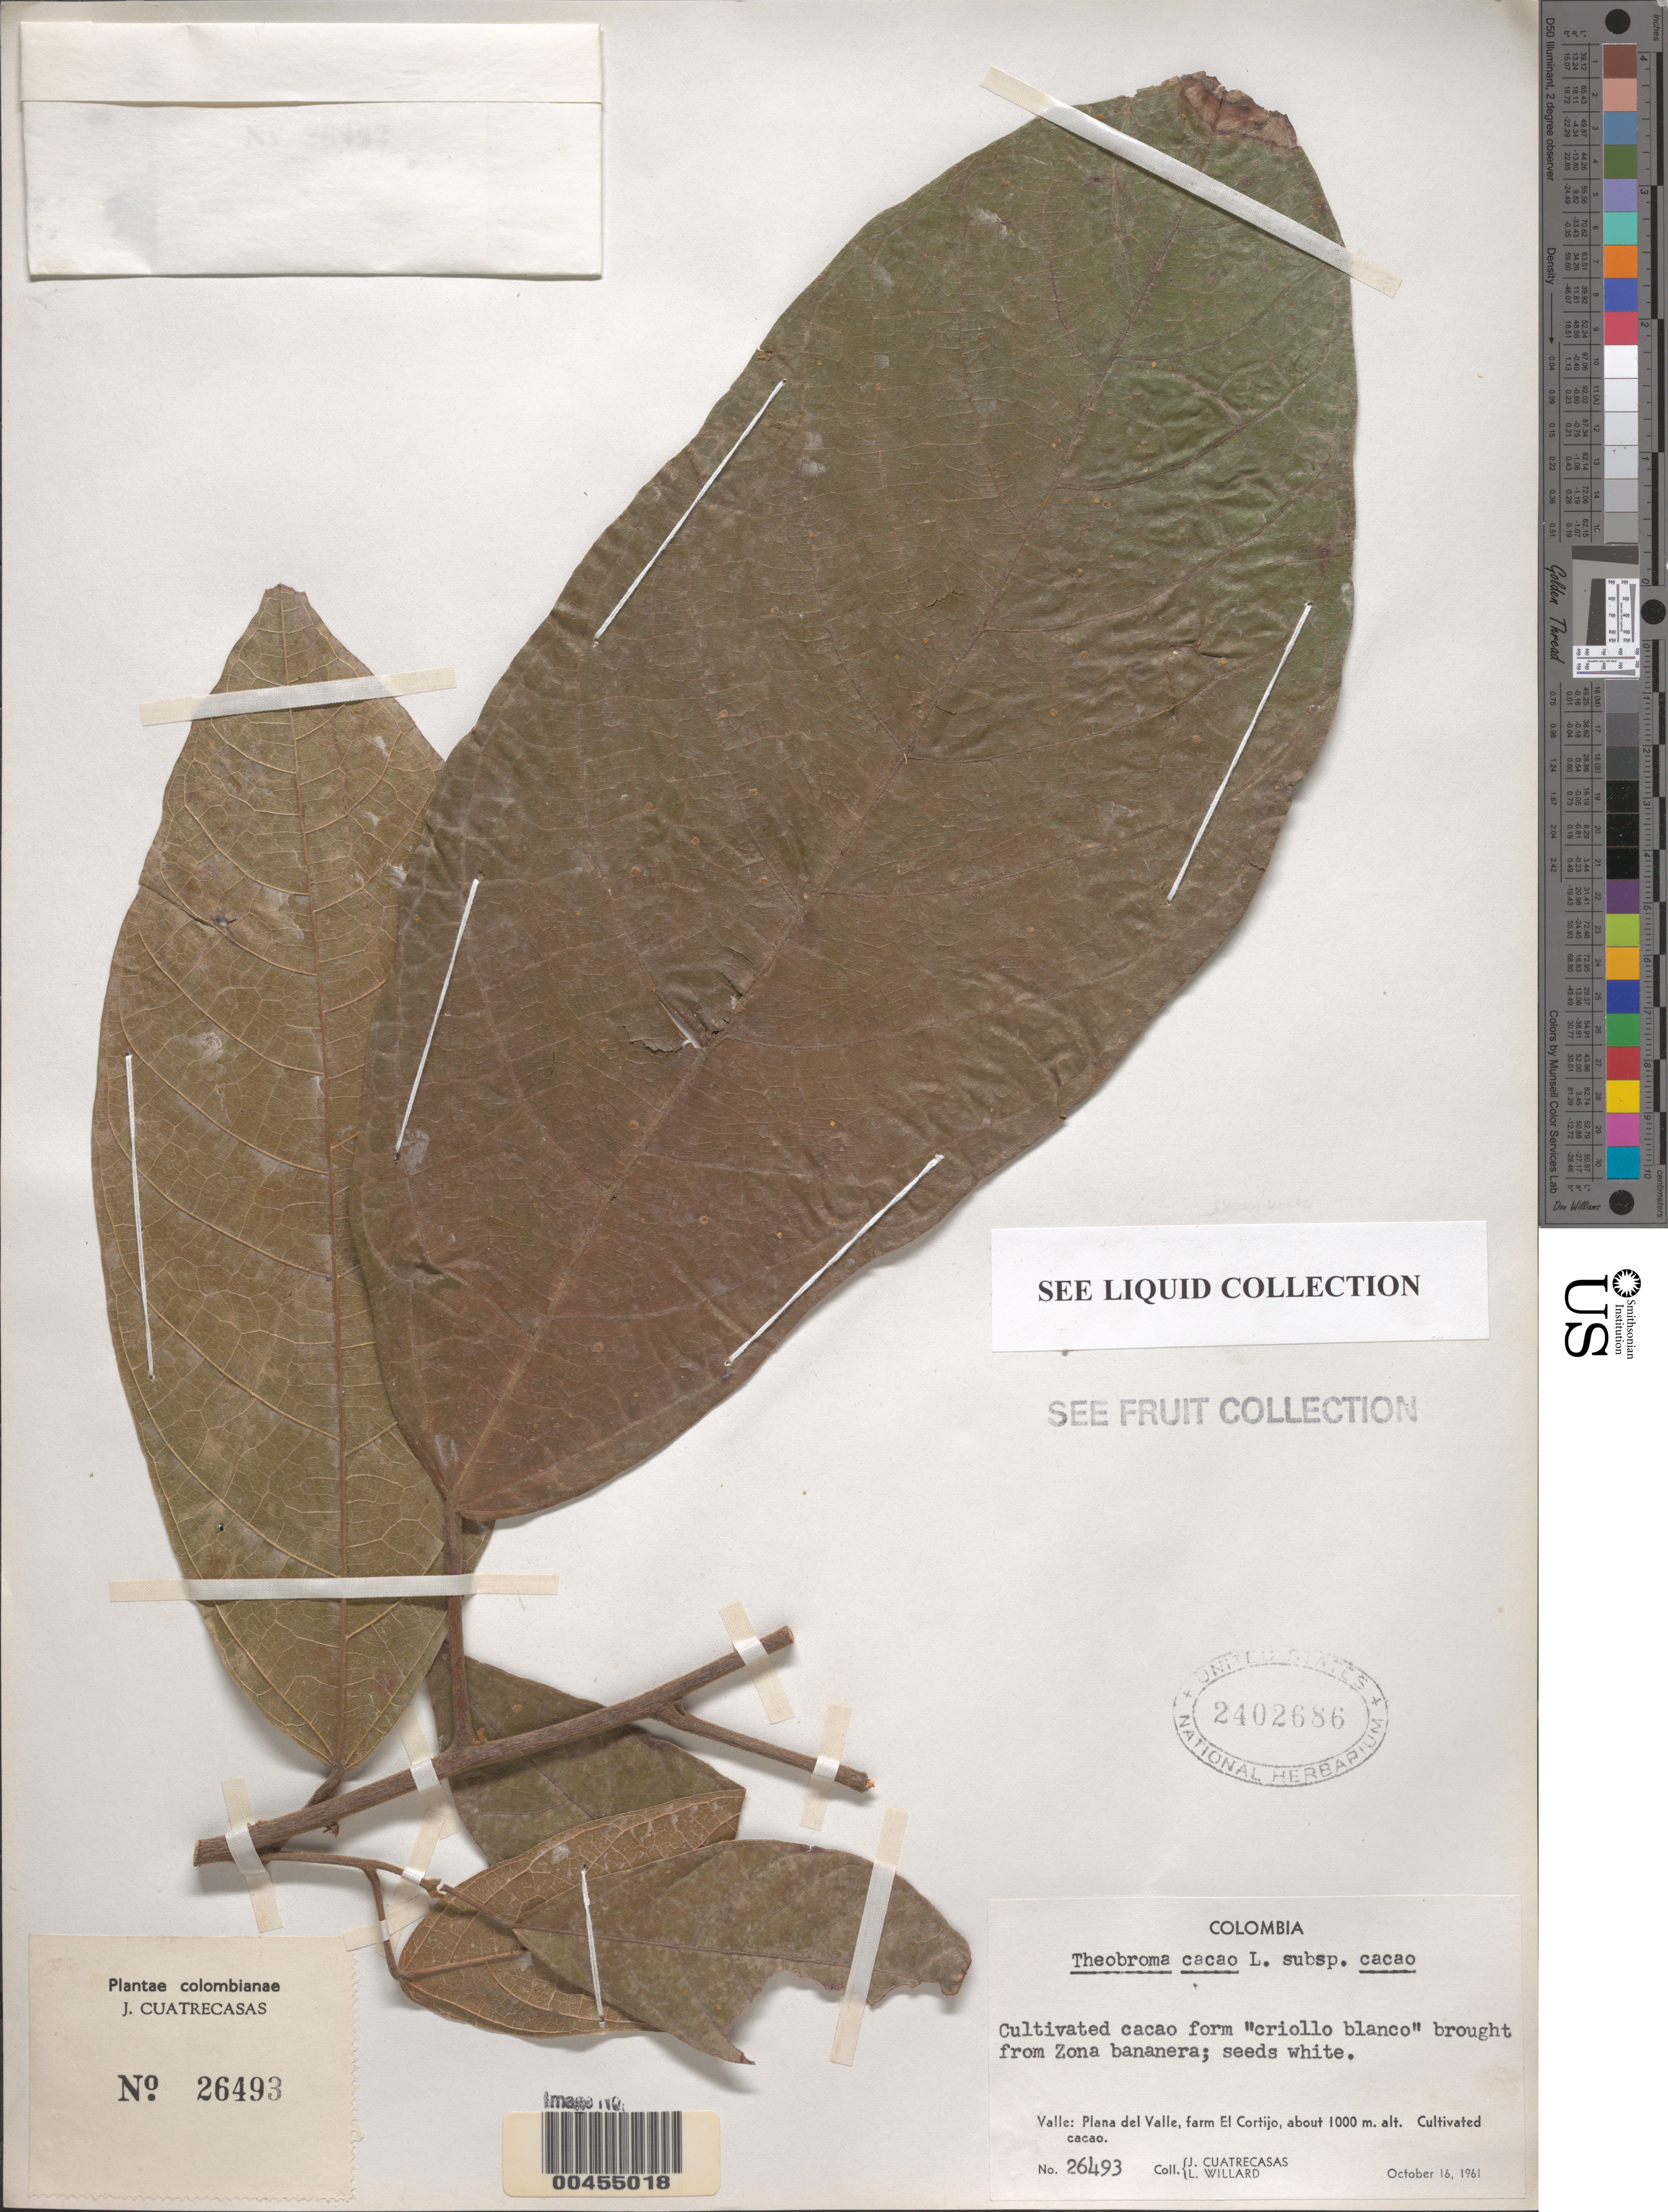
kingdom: Plantae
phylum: Tracheophyta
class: Magnoliopsida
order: Malvales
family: Malvaceae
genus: Theobroma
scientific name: Theobroma cacao subsp. cacao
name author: L.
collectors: J. Cuatrecasas & L. Willard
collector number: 26493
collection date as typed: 16 Oct 1961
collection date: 1961-10-16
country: Colombia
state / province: Valle del Cauca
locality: Plana del Valle, farm El Cortijo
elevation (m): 1000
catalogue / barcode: US 2402686